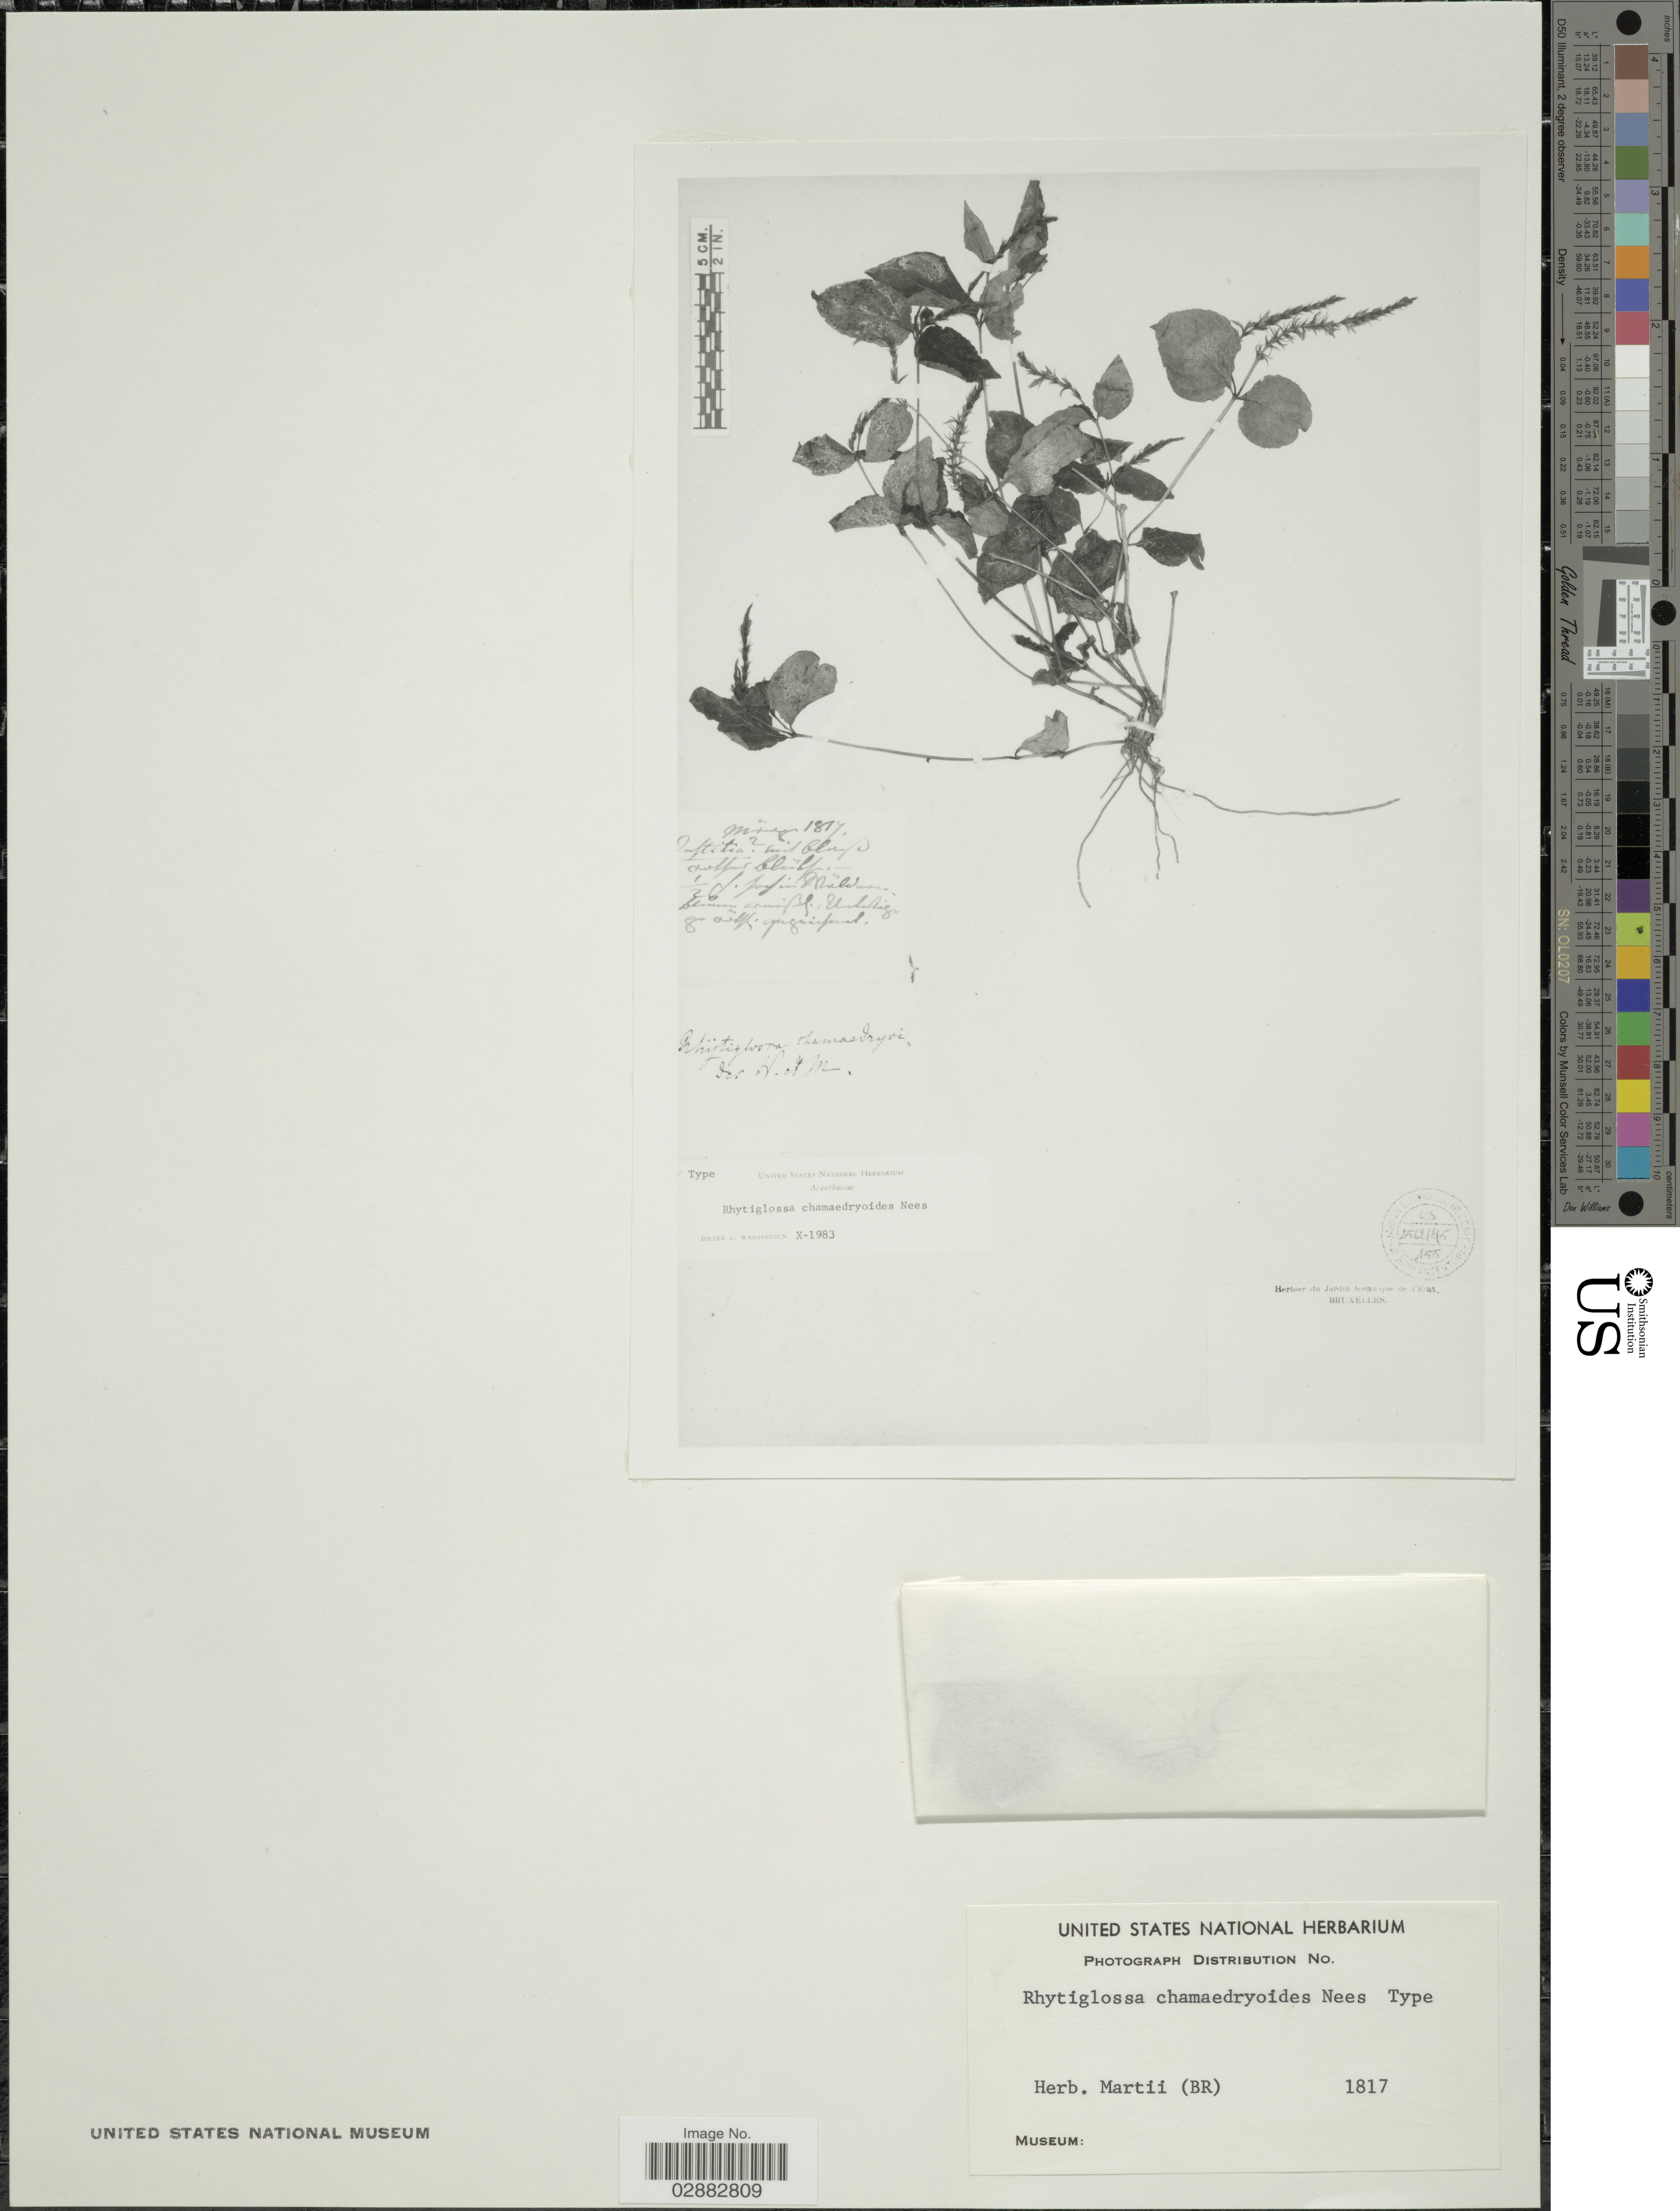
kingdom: Plantae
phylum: Tracheophyta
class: Magnoliopsida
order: Lamiales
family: Acanthaceae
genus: Rhytiglossa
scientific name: Rhytiglossa chamaedryoides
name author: Nees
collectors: ex herb. Martii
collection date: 1817-03